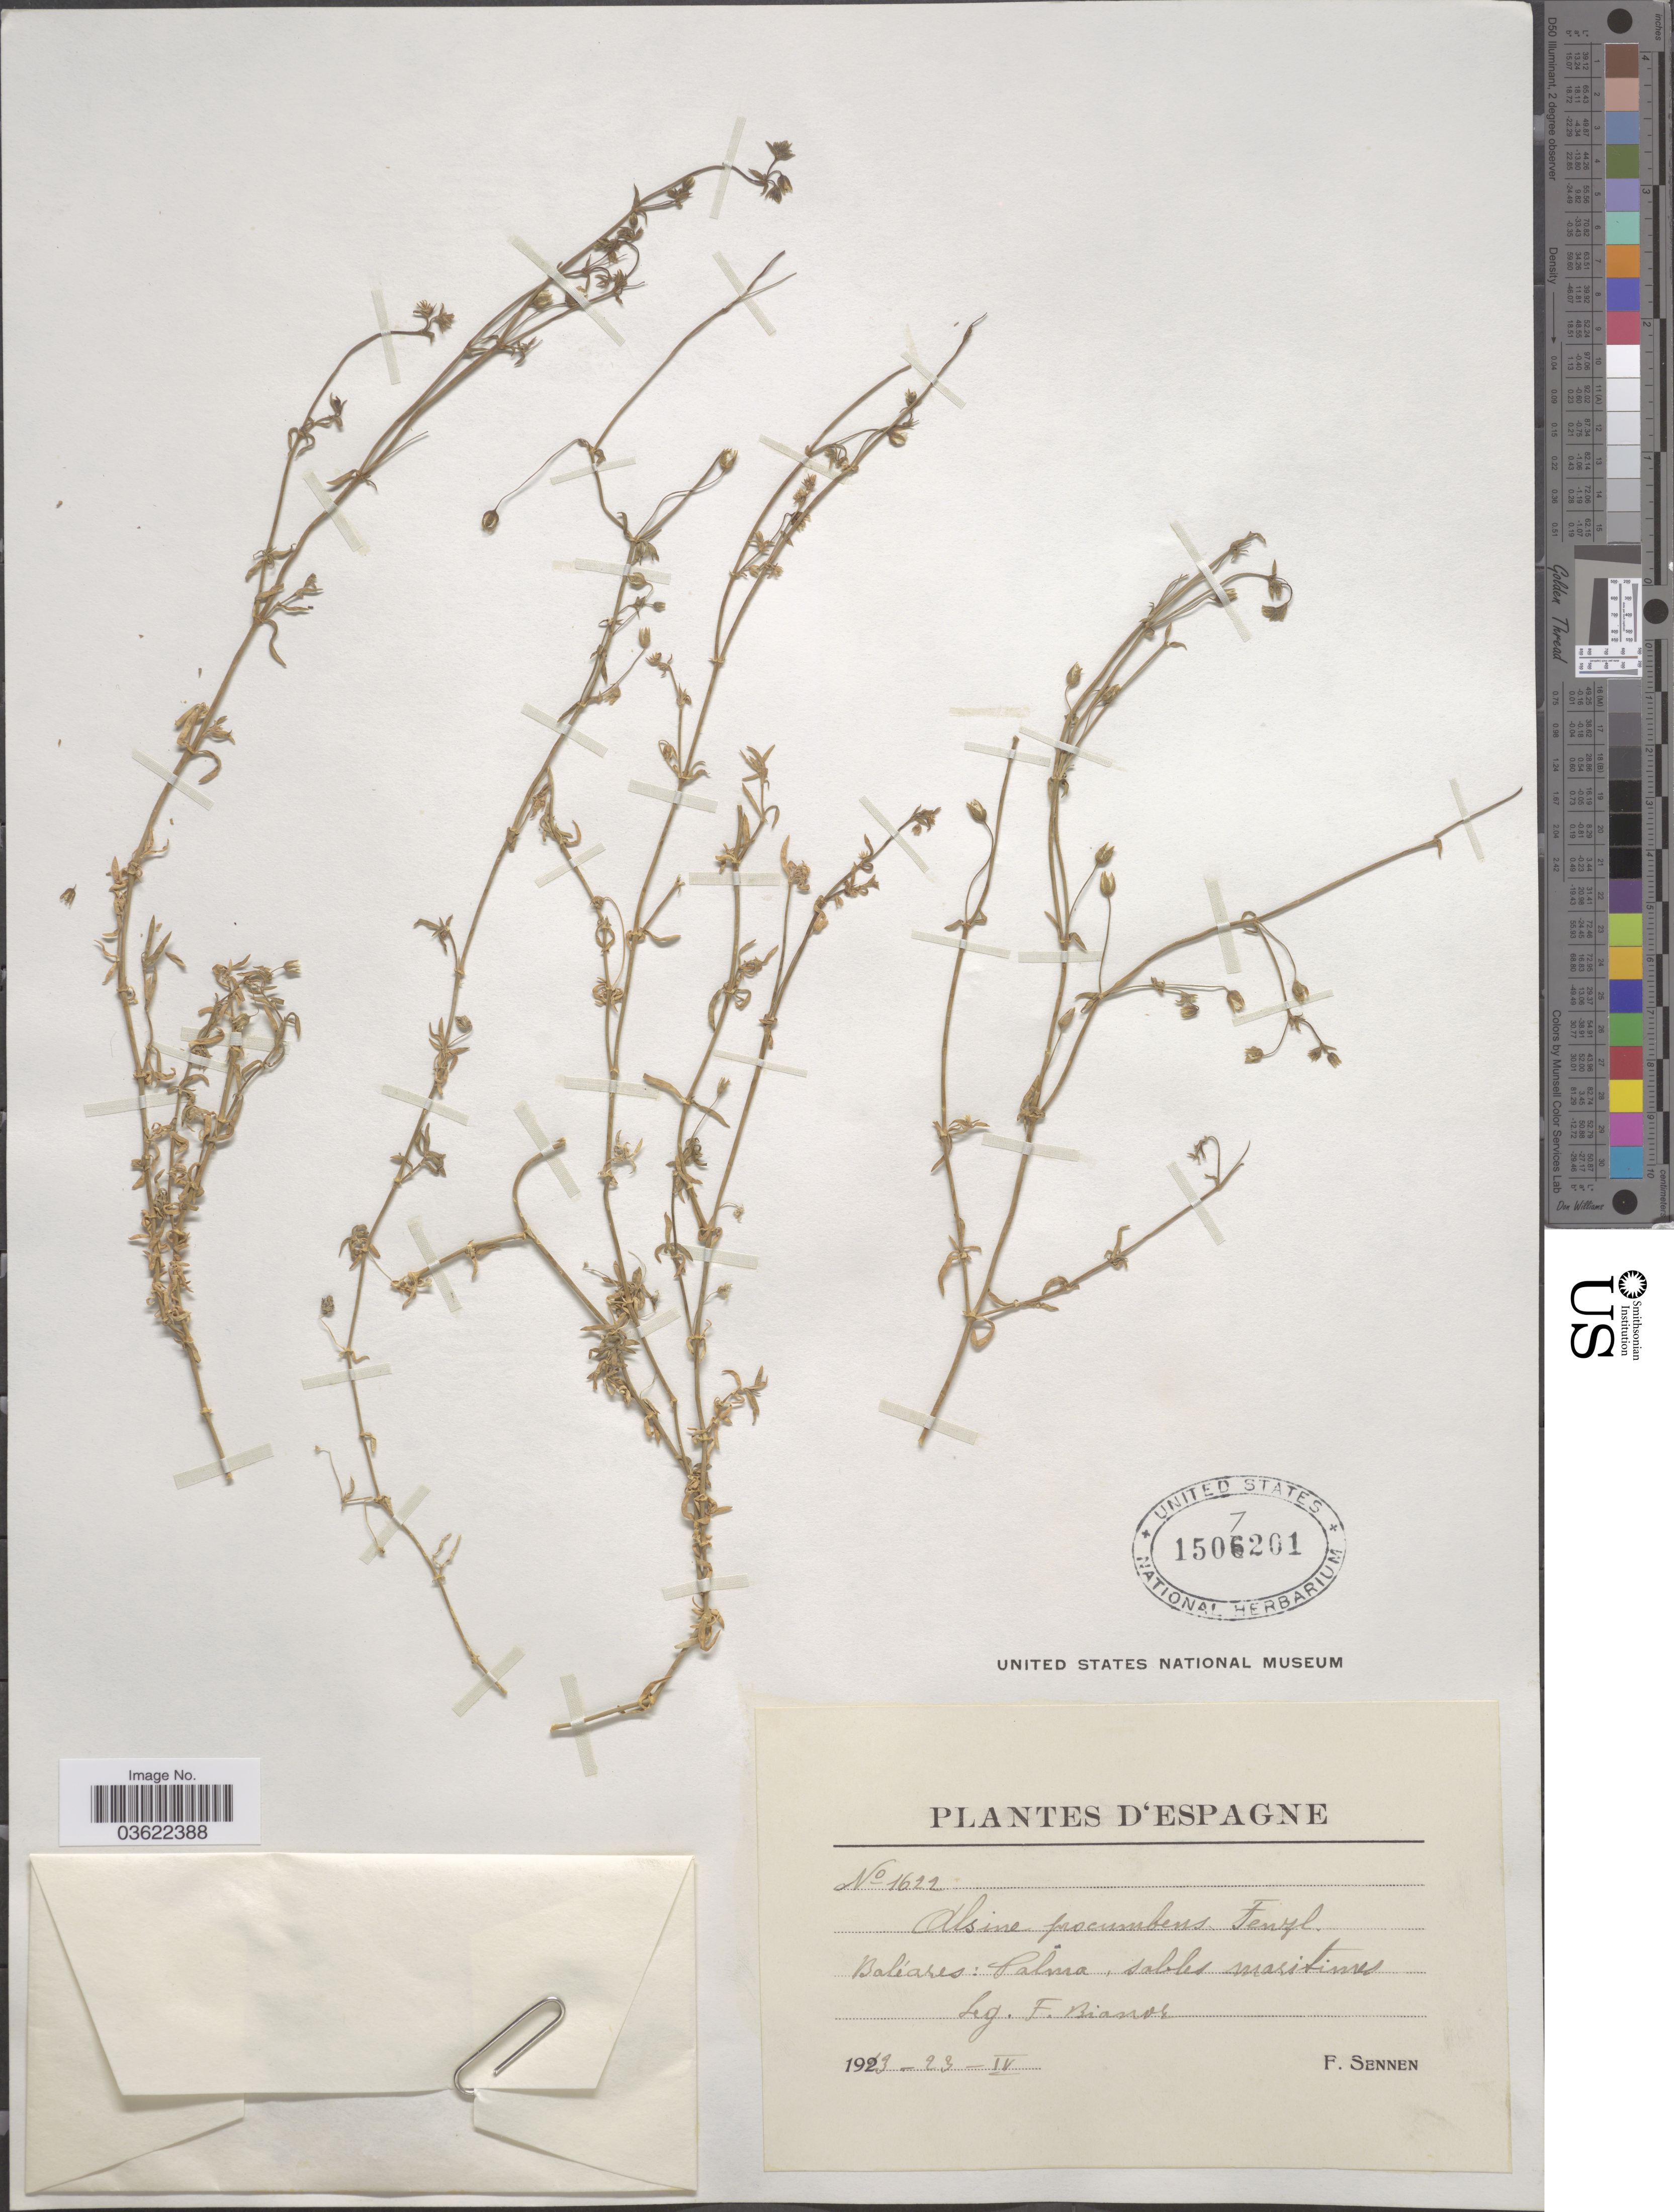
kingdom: Plantae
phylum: Tracheophyta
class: Magnoliopsida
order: Caryophyllales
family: Caryophyllaceae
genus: Arenaria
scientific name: Arenaria procumbens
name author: Vahl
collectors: F. Bianor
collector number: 1622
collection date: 1923-04-23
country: Spain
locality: D'Espagne. Baliares: Palma, sables maritimes.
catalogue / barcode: US 1507201